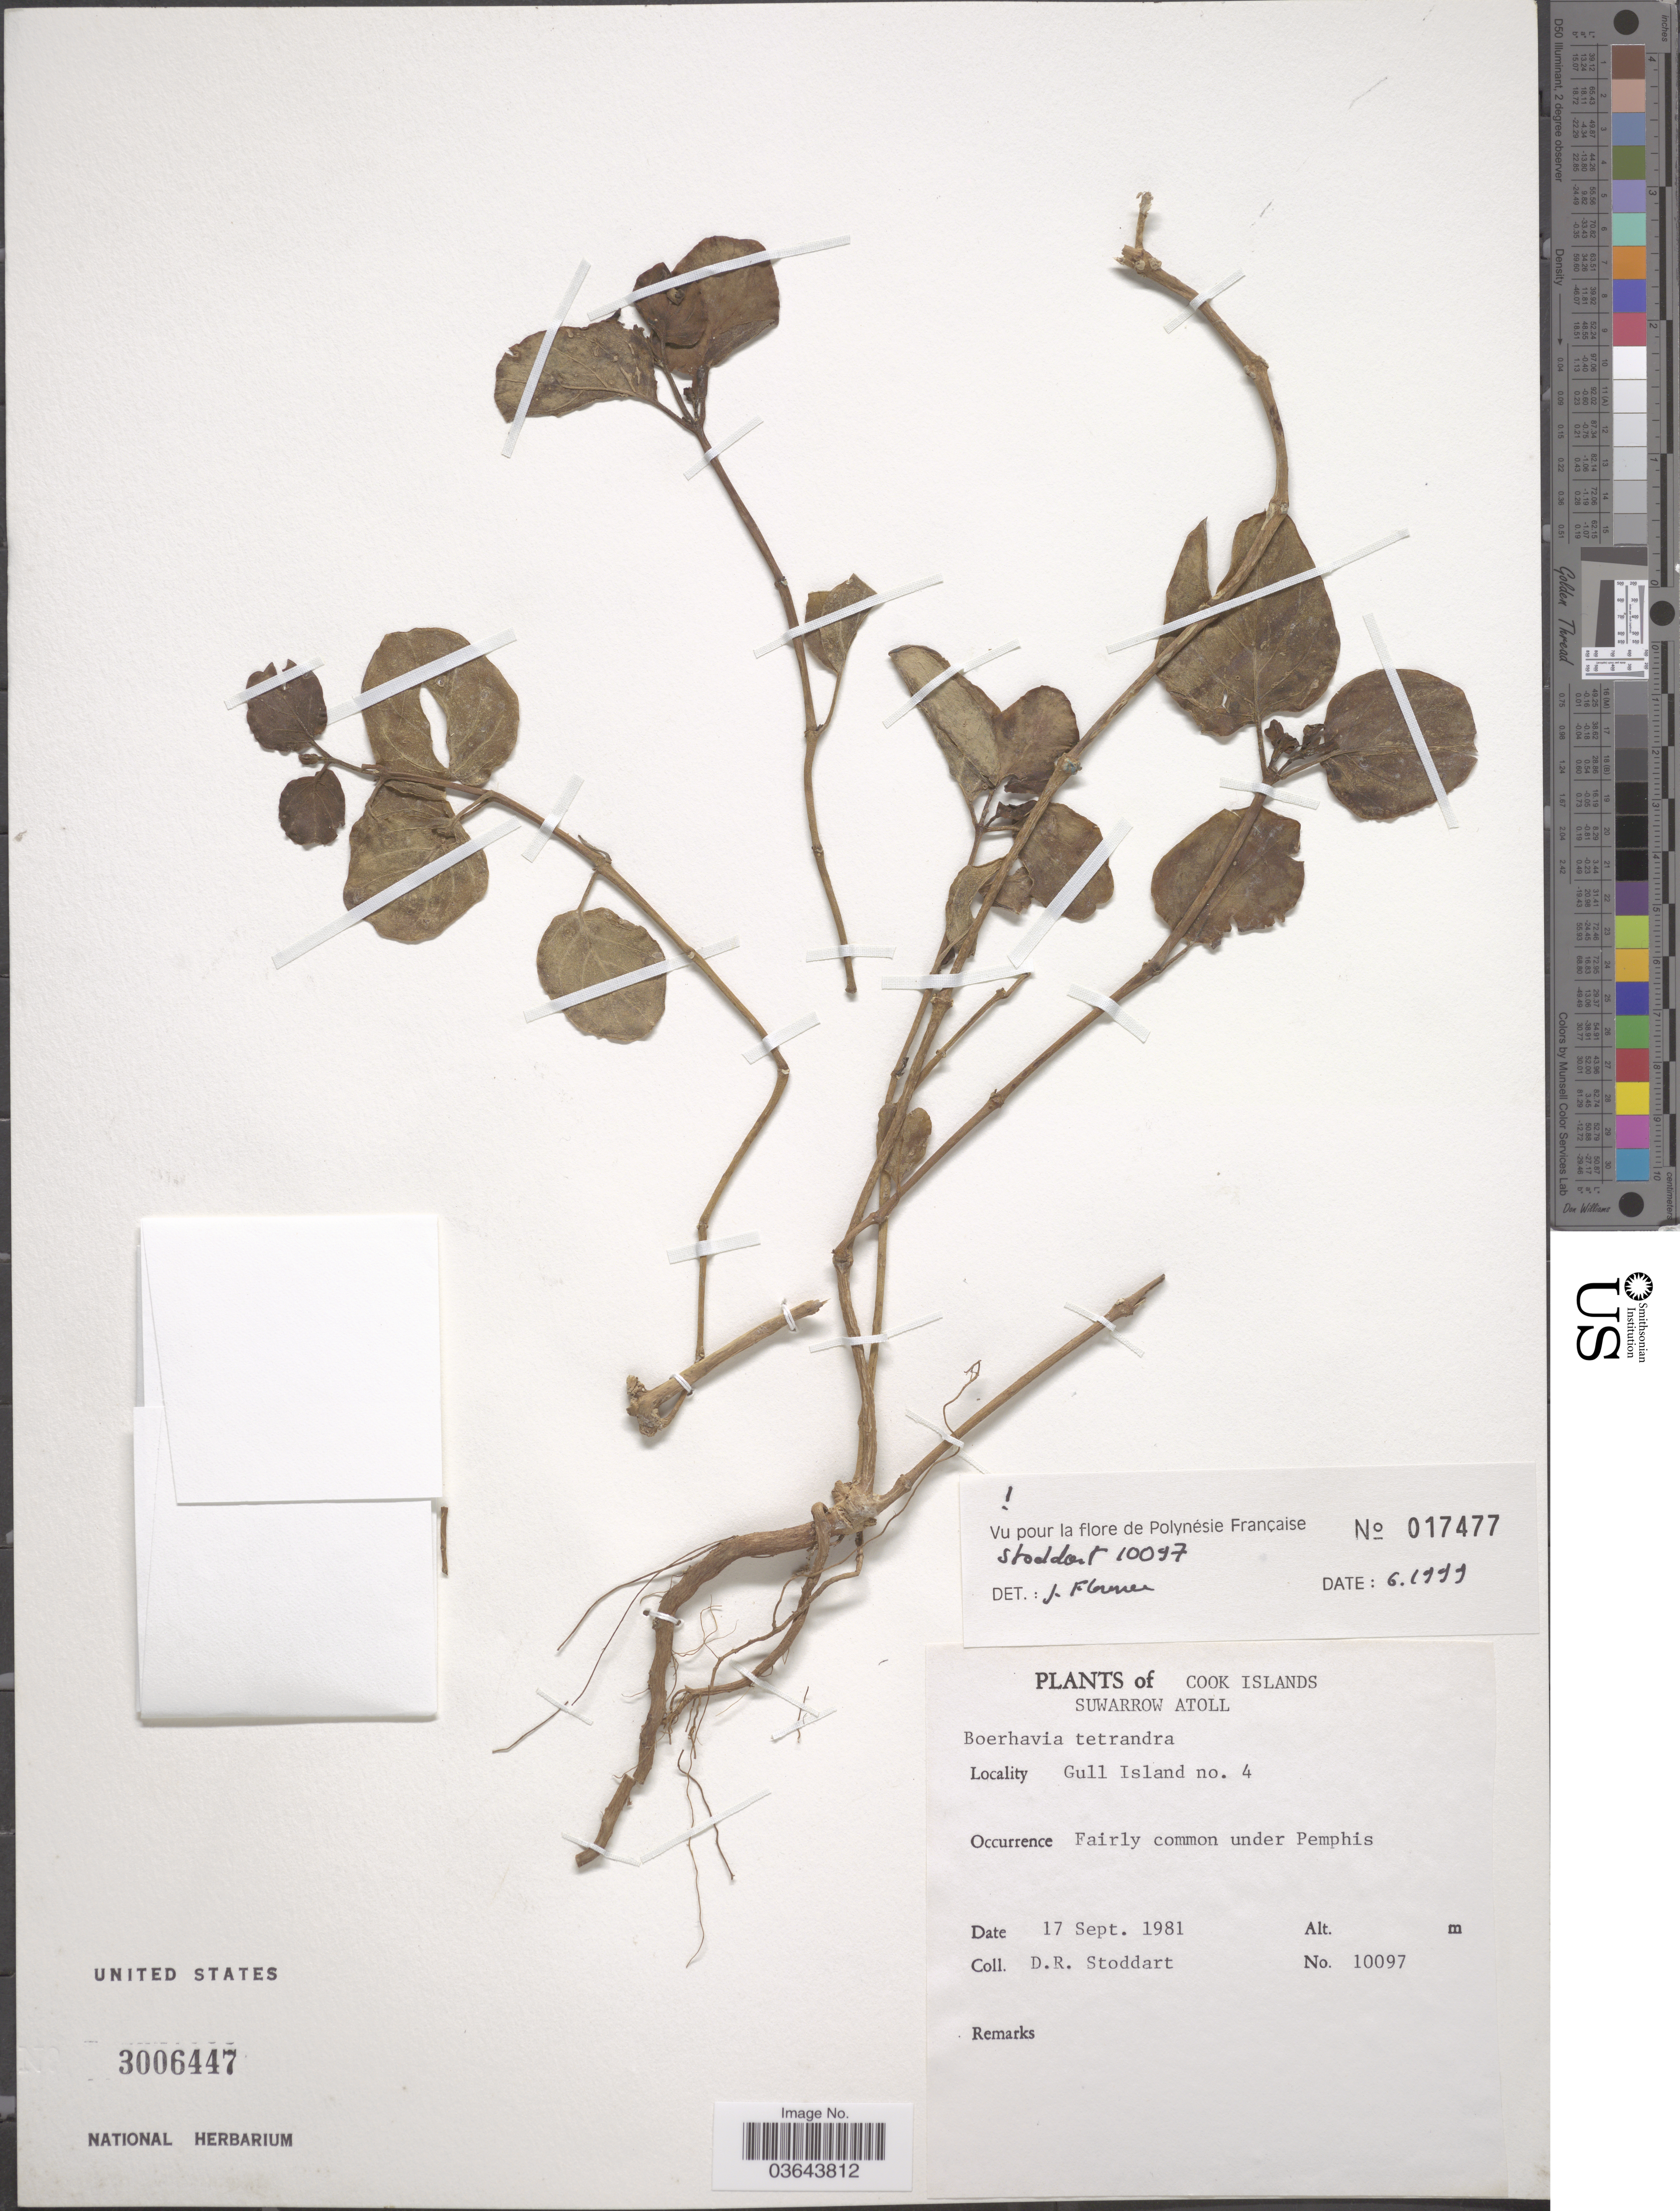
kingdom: Plantae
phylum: Tracheophyta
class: Magnoliopsida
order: Caryophyllales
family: Nyctaginaceae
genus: Boerhavia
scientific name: Boerhavia tetrandra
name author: G. Forst.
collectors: D. R. Stoddart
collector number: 10097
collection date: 1981-09-17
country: Cook Islands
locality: Suwarrow Atoll. Gull Island no. 4.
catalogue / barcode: US 3006447